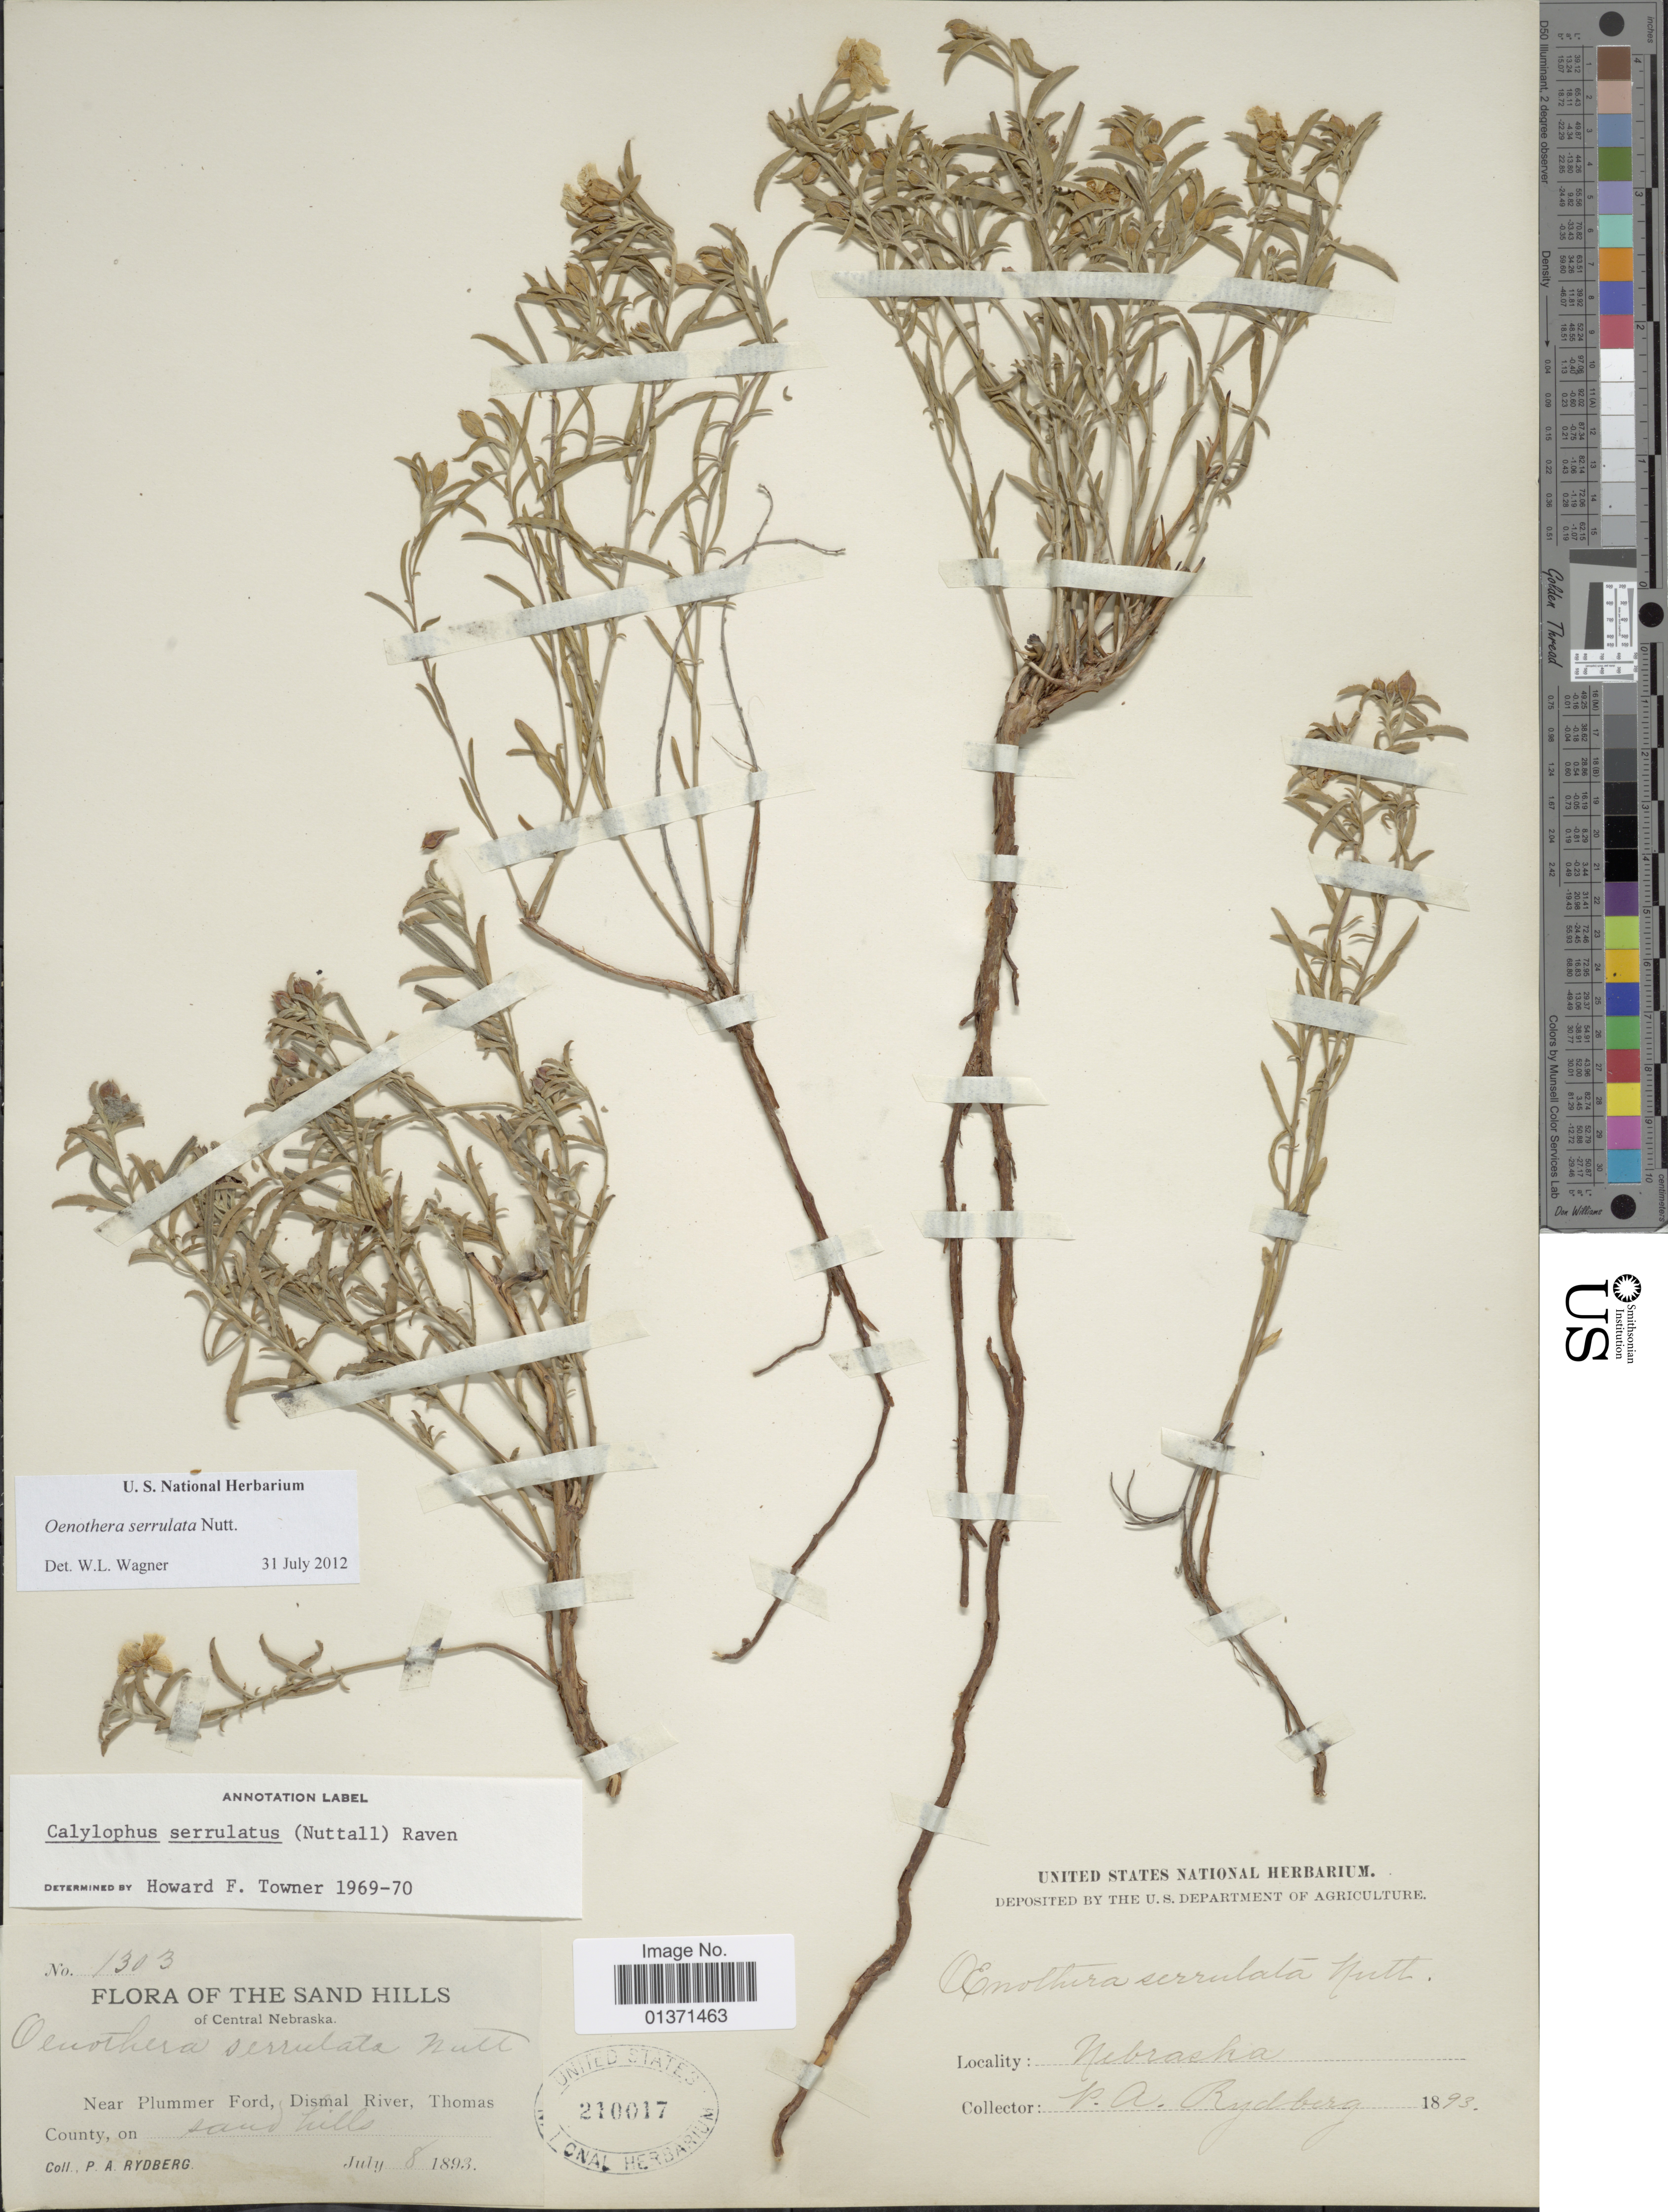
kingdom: Plantae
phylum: Tracheophyta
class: Magnoliopsida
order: Myrtales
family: Onagraceae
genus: Oenothera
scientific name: Oenothera serrulata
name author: Nutt.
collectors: P. A. Rydberg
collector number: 1303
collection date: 1893-07-08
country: United States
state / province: Nebraska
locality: The Sand Hills, Central Nebraska, Near Plummer Ford, Dismal River, Thomas County, on sand hills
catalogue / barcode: US 210017